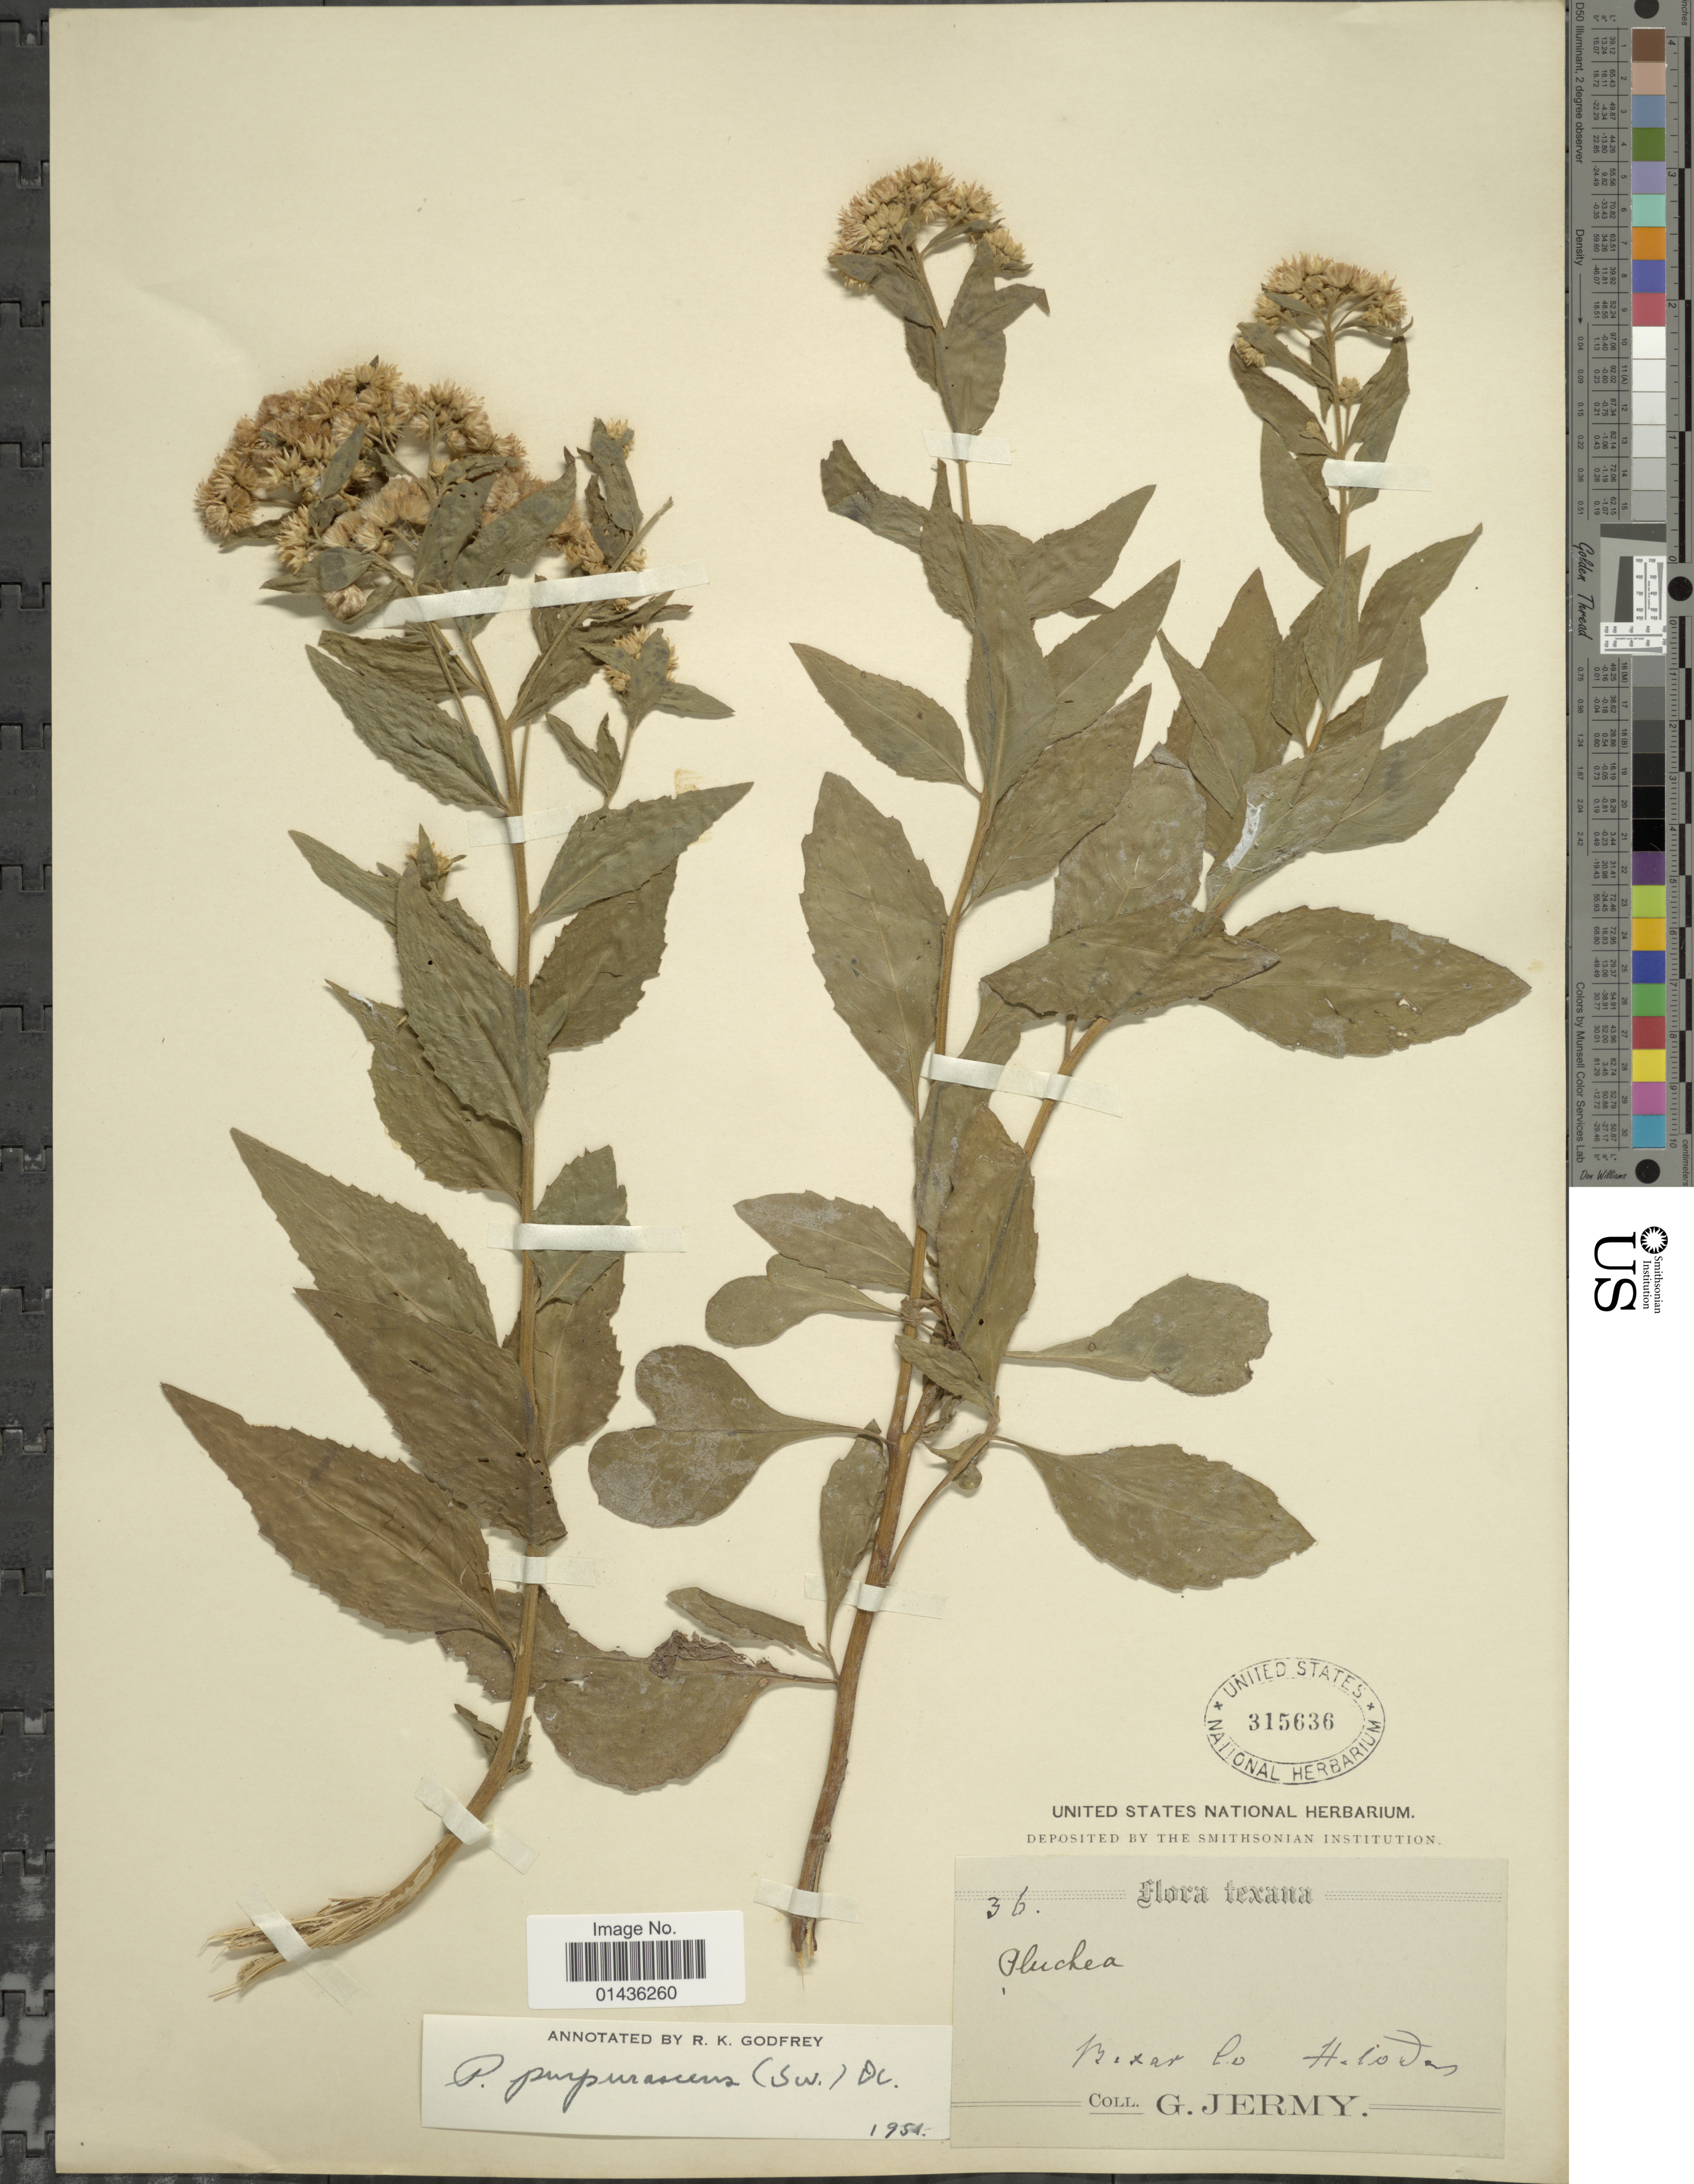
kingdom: Plantae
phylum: Tracheophyta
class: Magnoliopsida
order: Asterales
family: Asteraceae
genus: Pluchea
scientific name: Pluchea odorata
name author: (L.) Cass.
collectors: G. Jermy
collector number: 36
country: United States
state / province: Texas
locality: Bexar Co, Helotes.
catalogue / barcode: US 315636